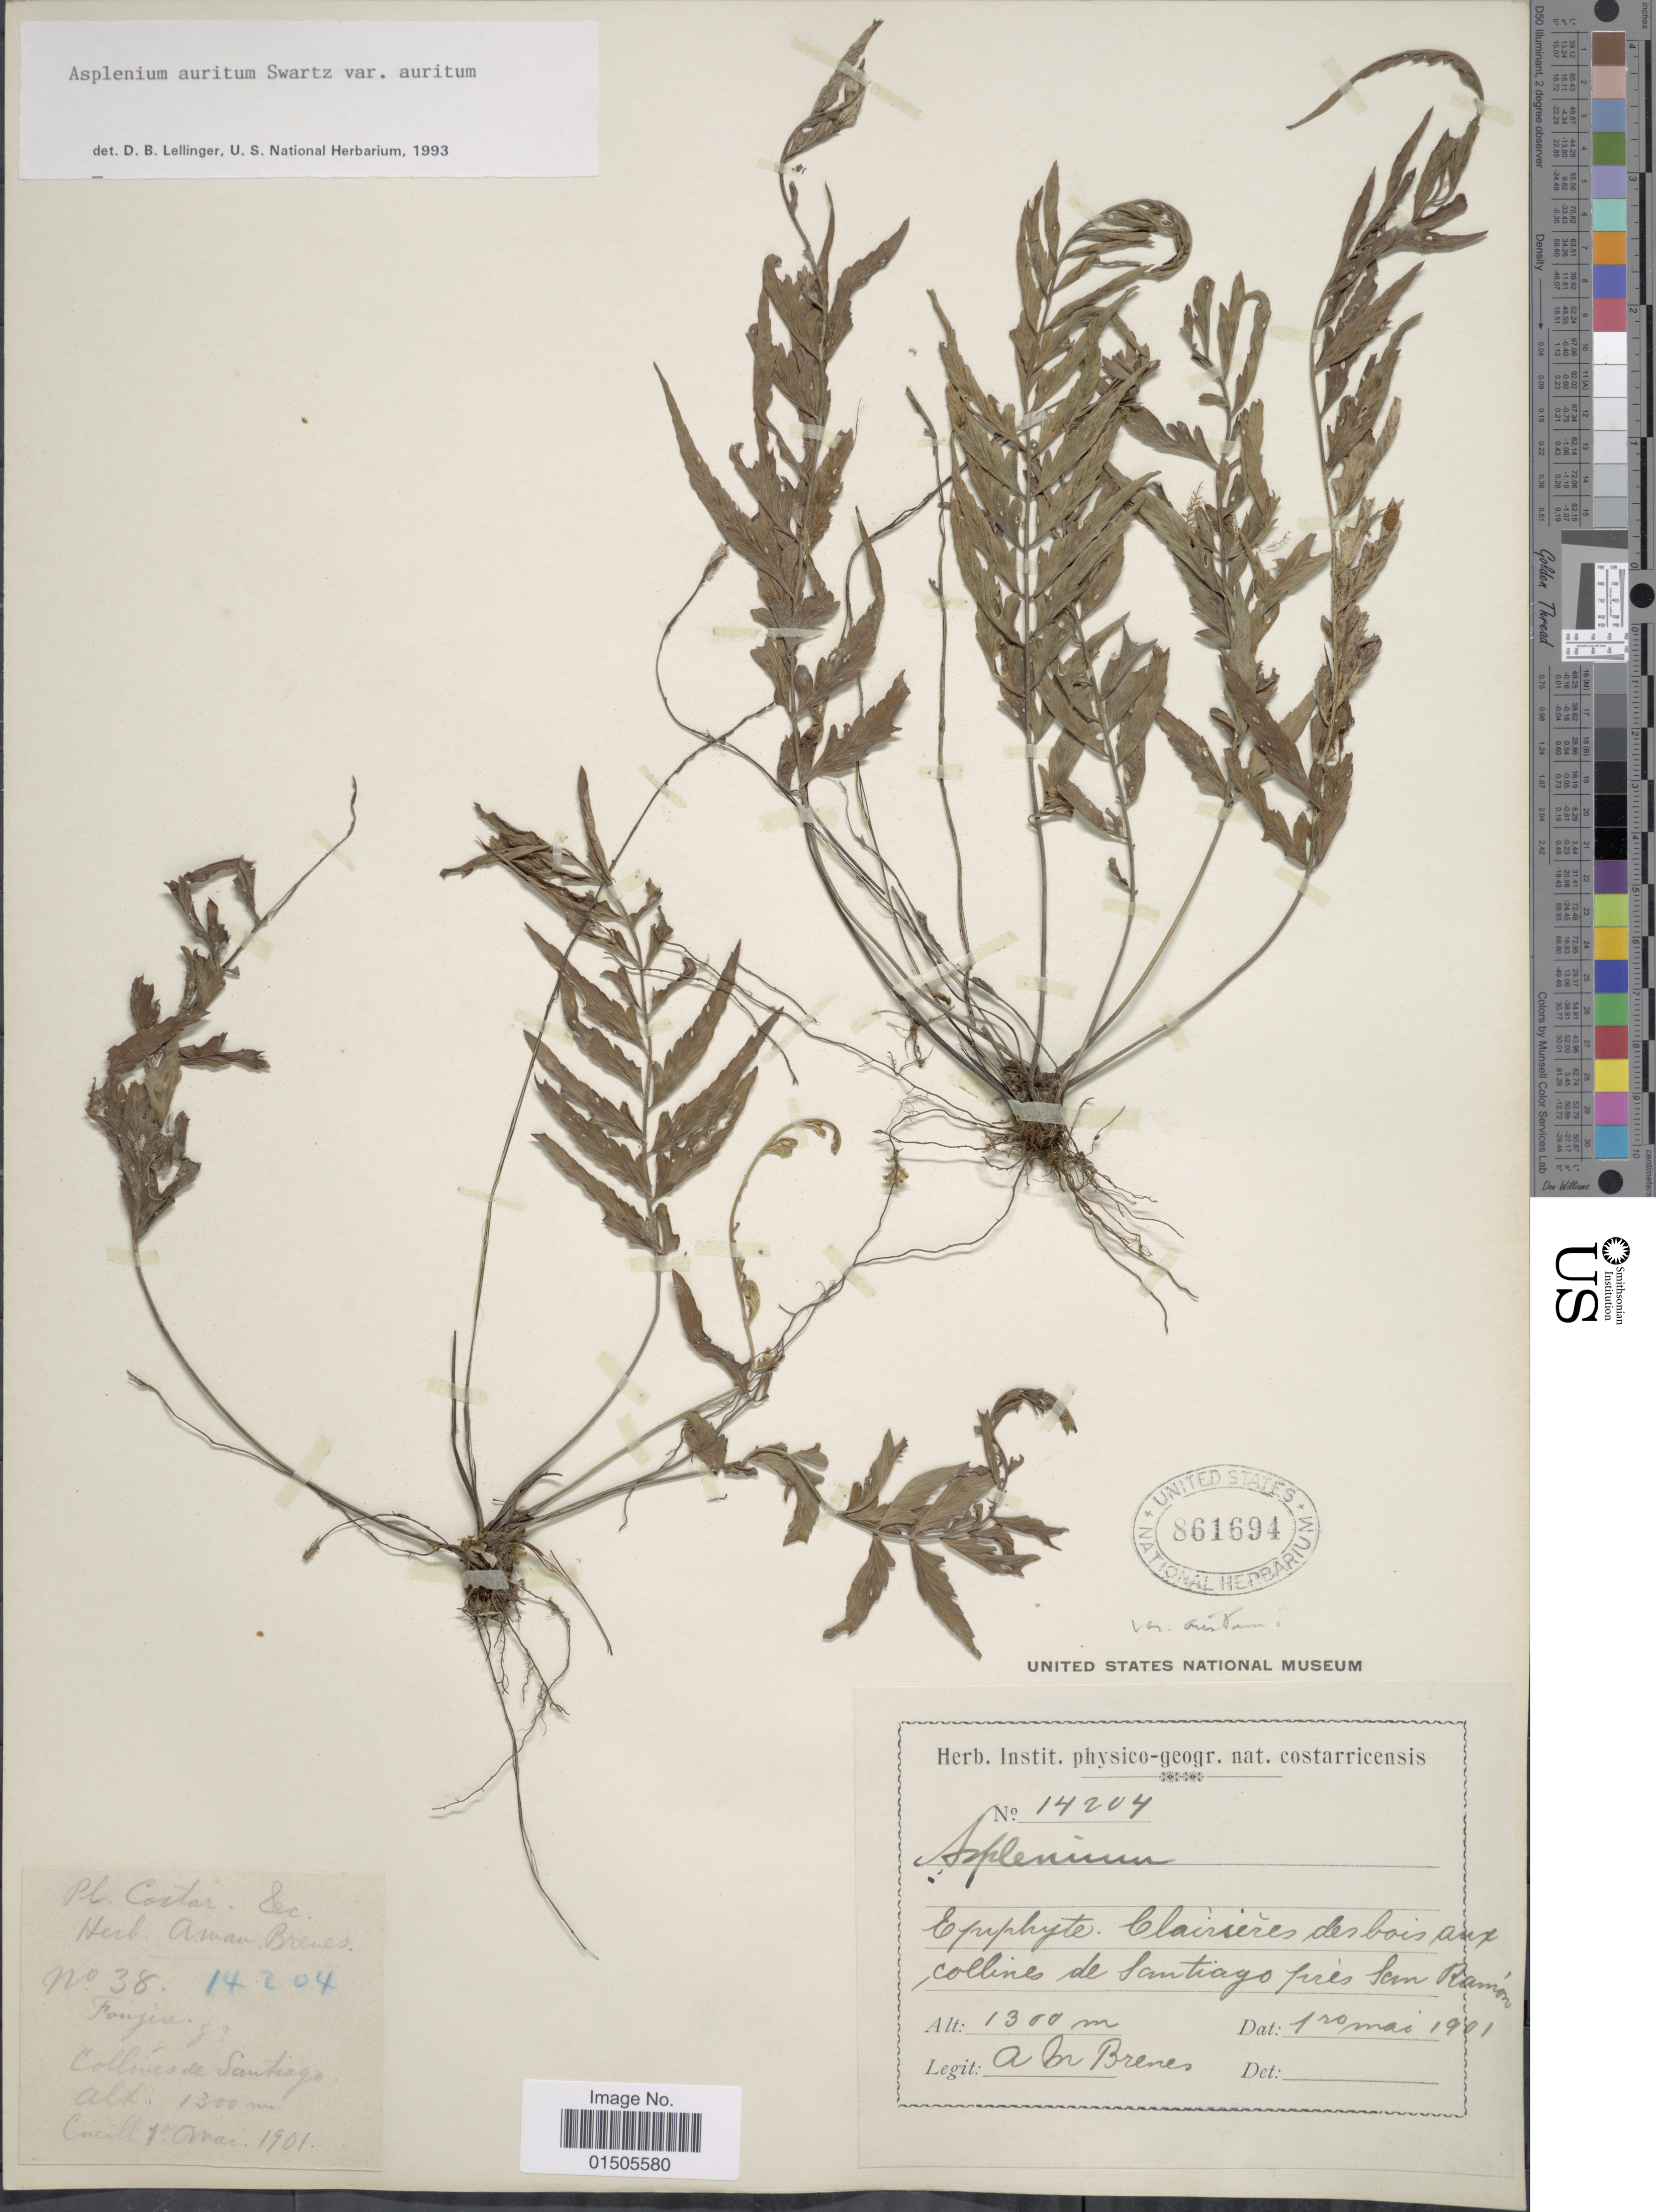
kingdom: Plantae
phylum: Tracheophyta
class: Polypodiopsida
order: Polypodiales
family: Aspleniaceae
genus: Asplenium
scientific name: Asplenium auritum var. auritum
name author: Sw.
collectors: A. Brenes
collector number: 14204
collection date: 1901-05-01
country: Costa Rica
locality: Clairieres des bois aux collines de Santiago pres San Ramon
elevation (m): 1300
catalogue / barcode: US 861694